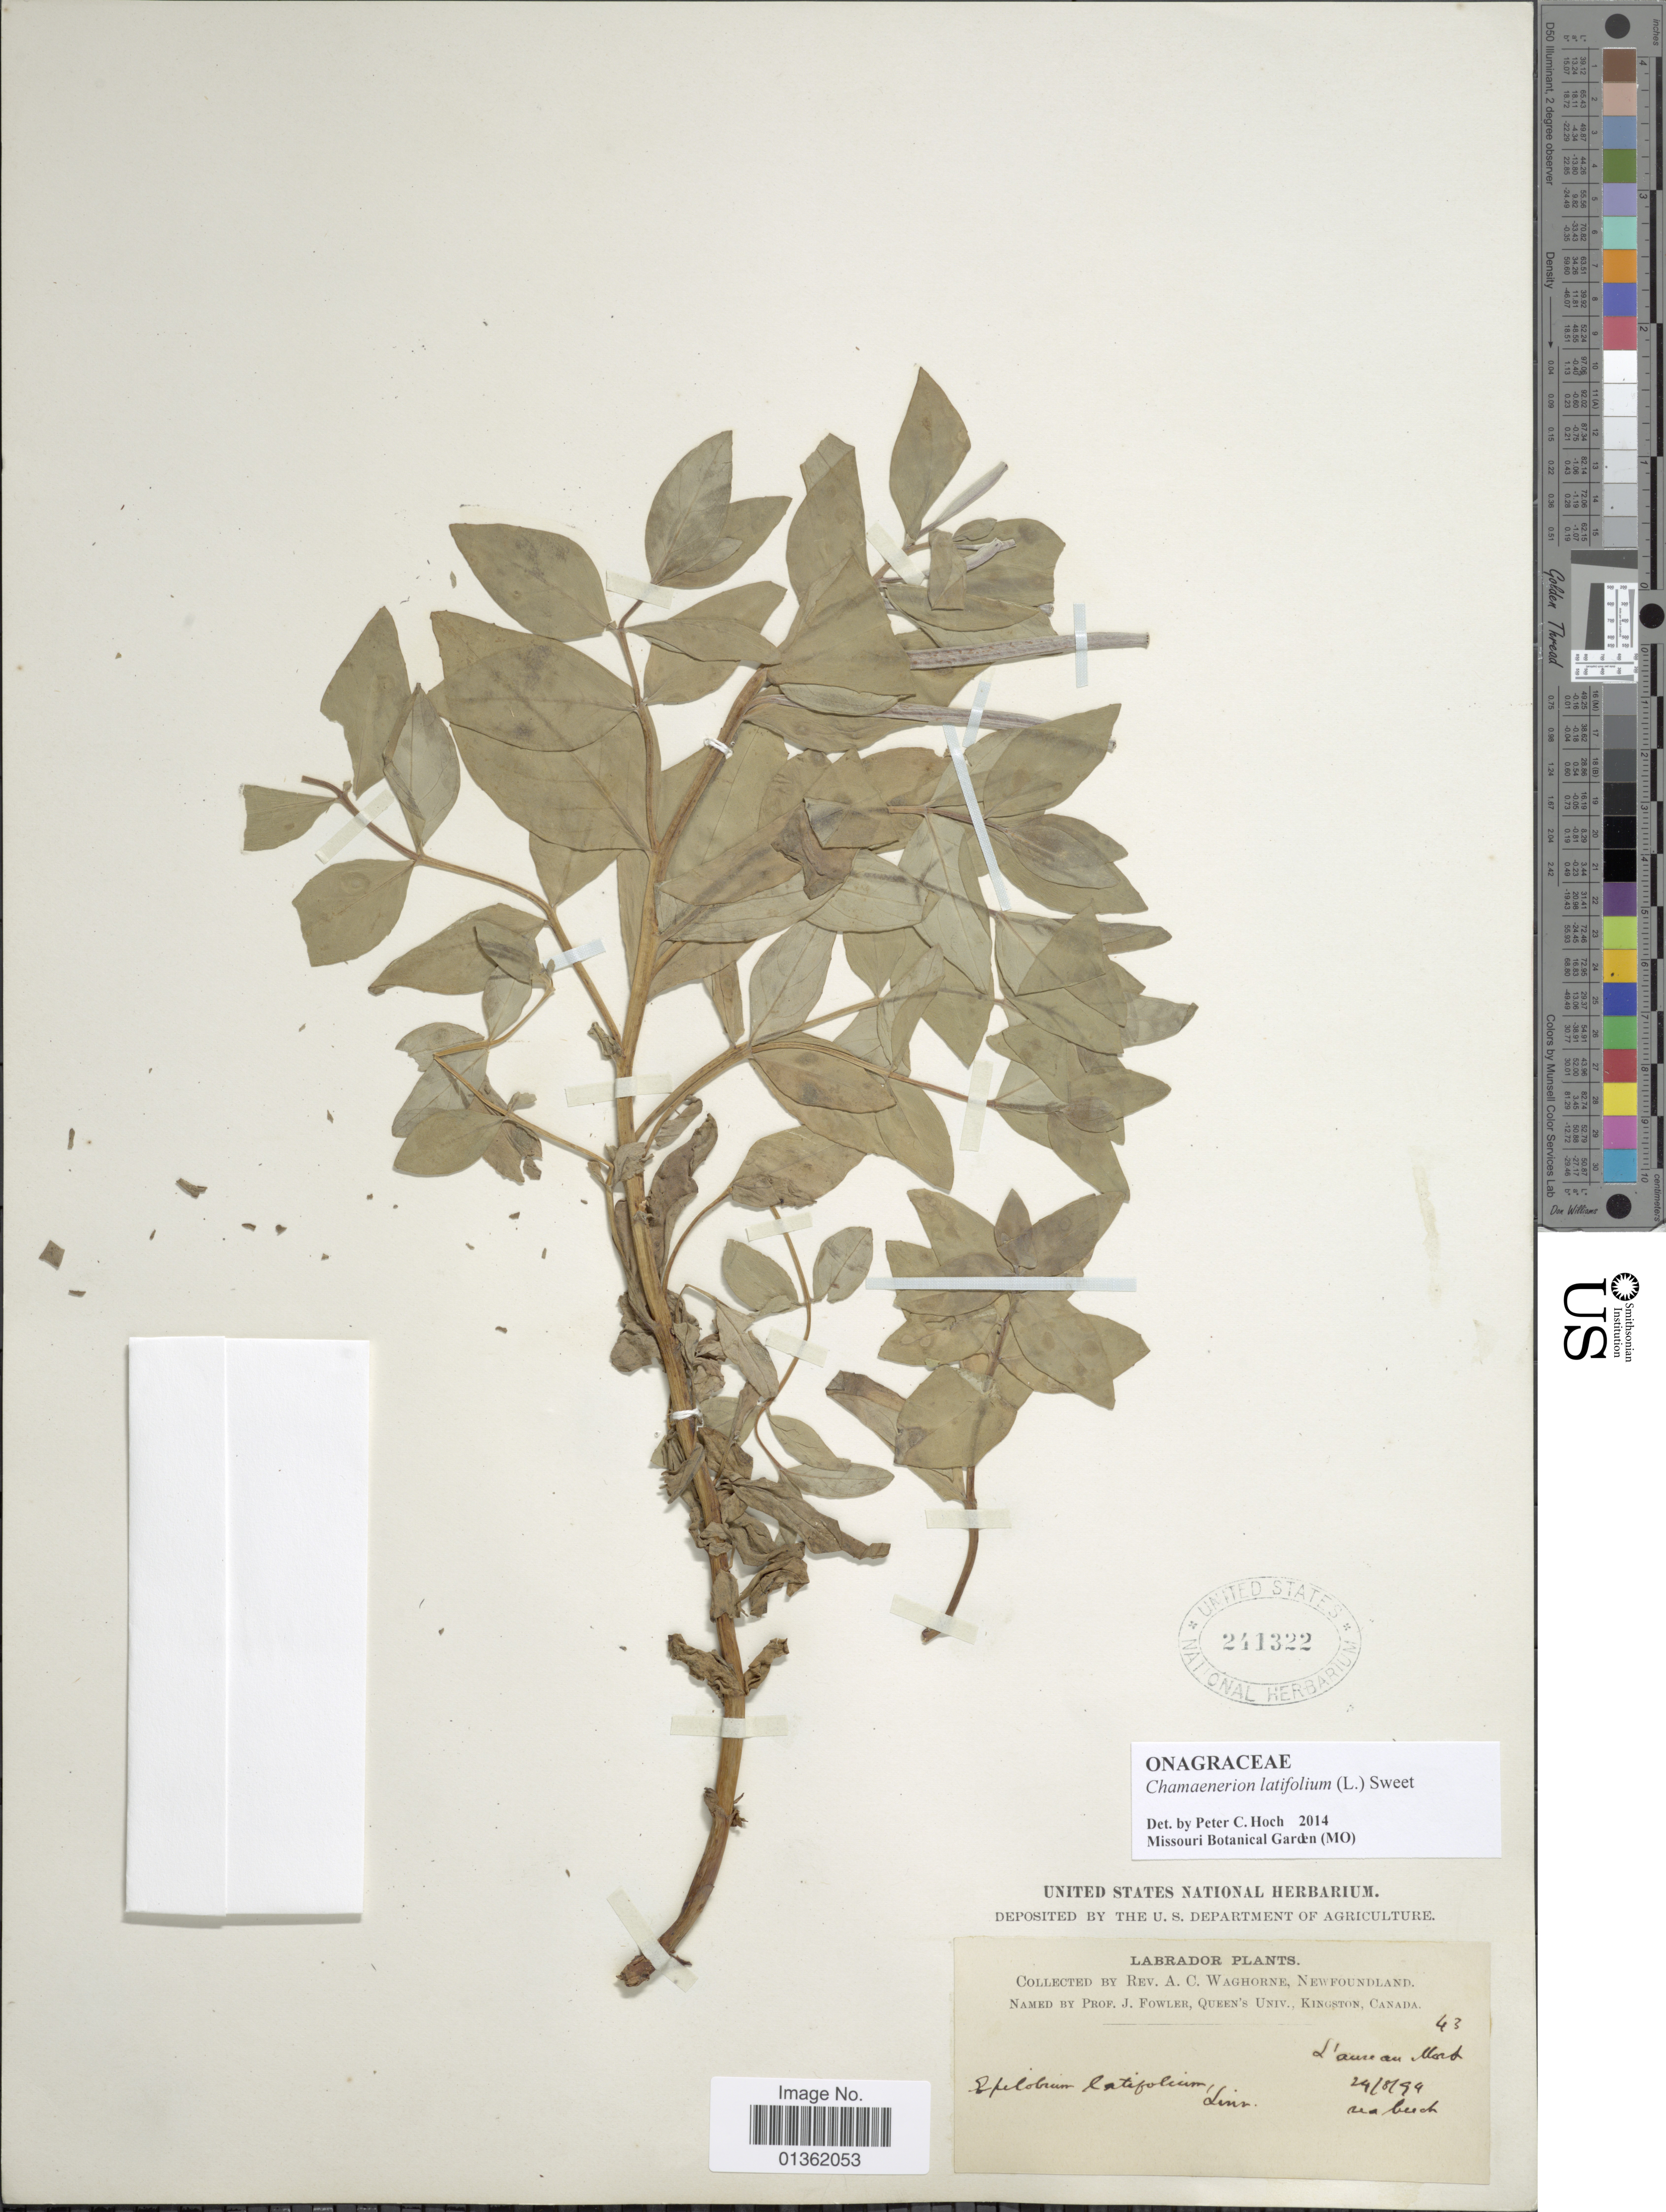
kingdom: Plantae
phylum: Tracheophyta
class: Magnoliopsida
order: Myrtales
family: Onagraceae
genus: Chamaenerion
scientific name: Chamaenerion latifolium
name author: (L.) Th. Fr. & Lange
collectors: A. Waghorne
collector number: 43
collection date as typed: Transcribed d/m/y: 24/8/94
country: Canada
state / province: Newfoundland and Labrador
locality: L'aure au Mort.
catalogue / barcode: US 241322